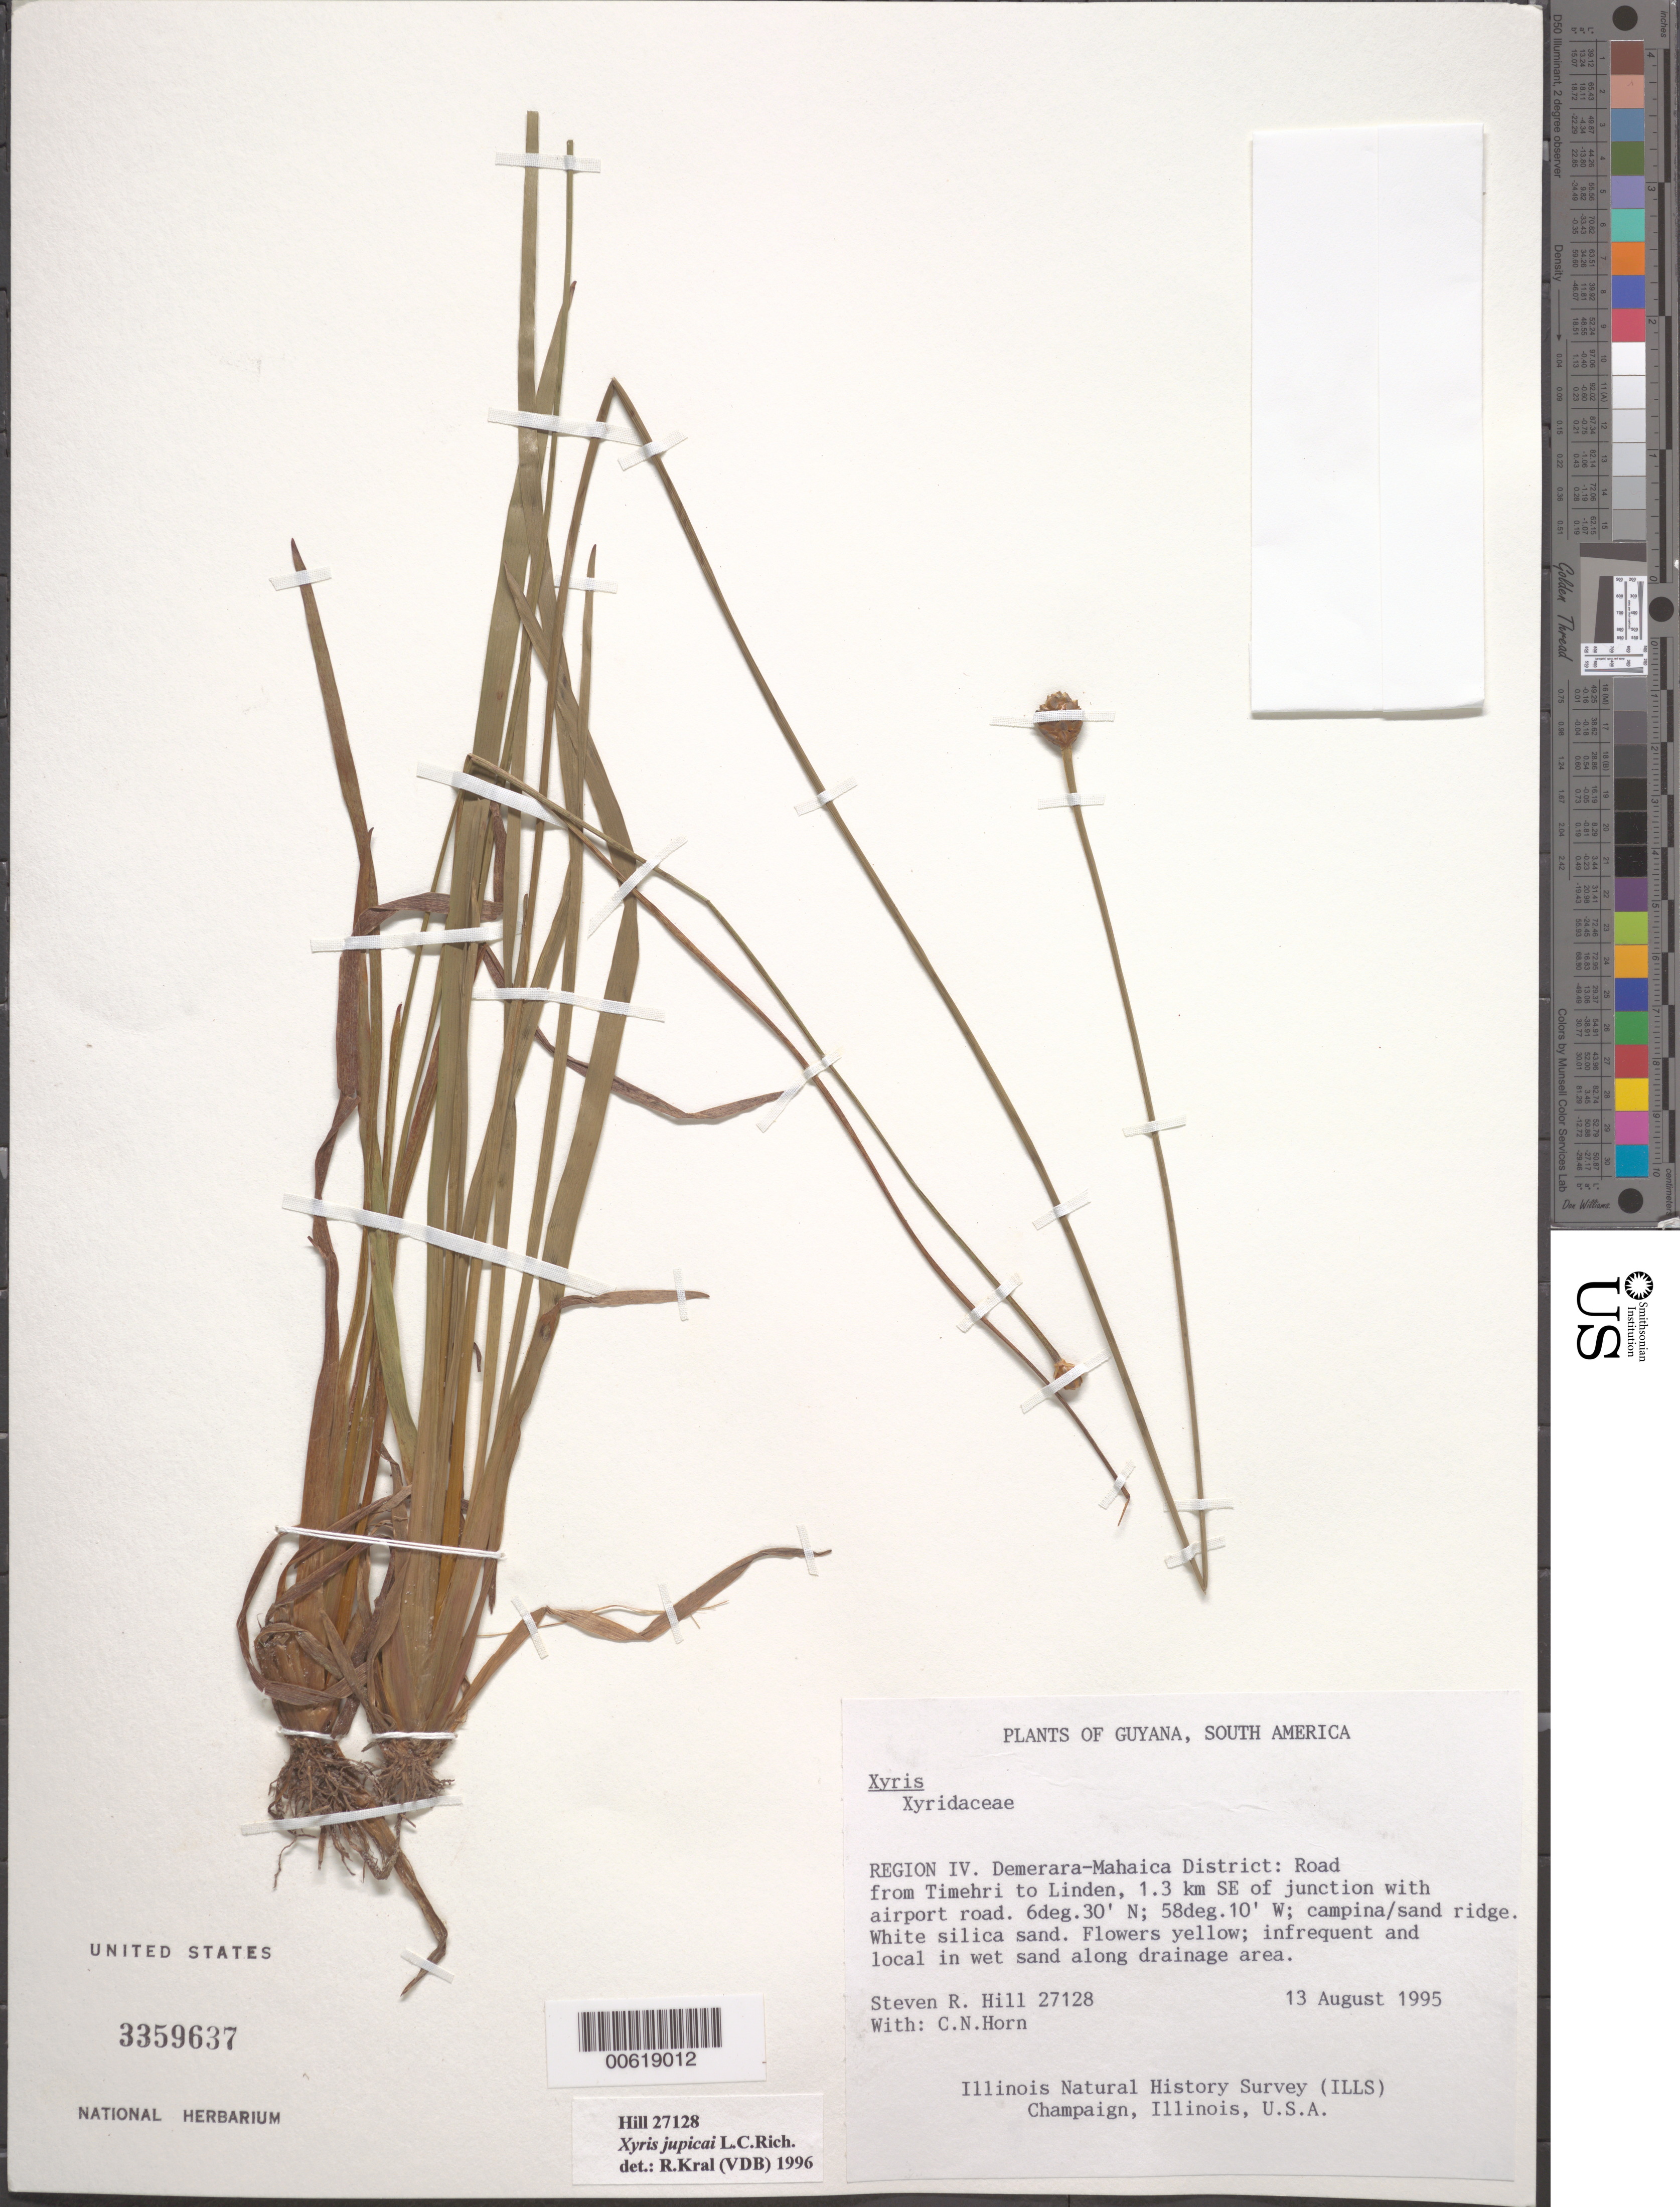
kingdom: Plantae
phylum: Tracheophyta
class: Liliopsida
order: Poales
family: Xyridaceae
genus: Xyris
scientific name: Xyris jupicai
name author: Rich.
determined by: Kral, Robert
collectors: S. R. Hill & C. N. Horn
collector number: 27128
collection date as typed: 13-Aug-95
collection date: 1995-08-13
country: Guyana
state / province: Demerara-Mahaica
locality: Timehri to Linden road, 1.3 km SE of junc. with airport road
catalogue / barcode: US 3359637